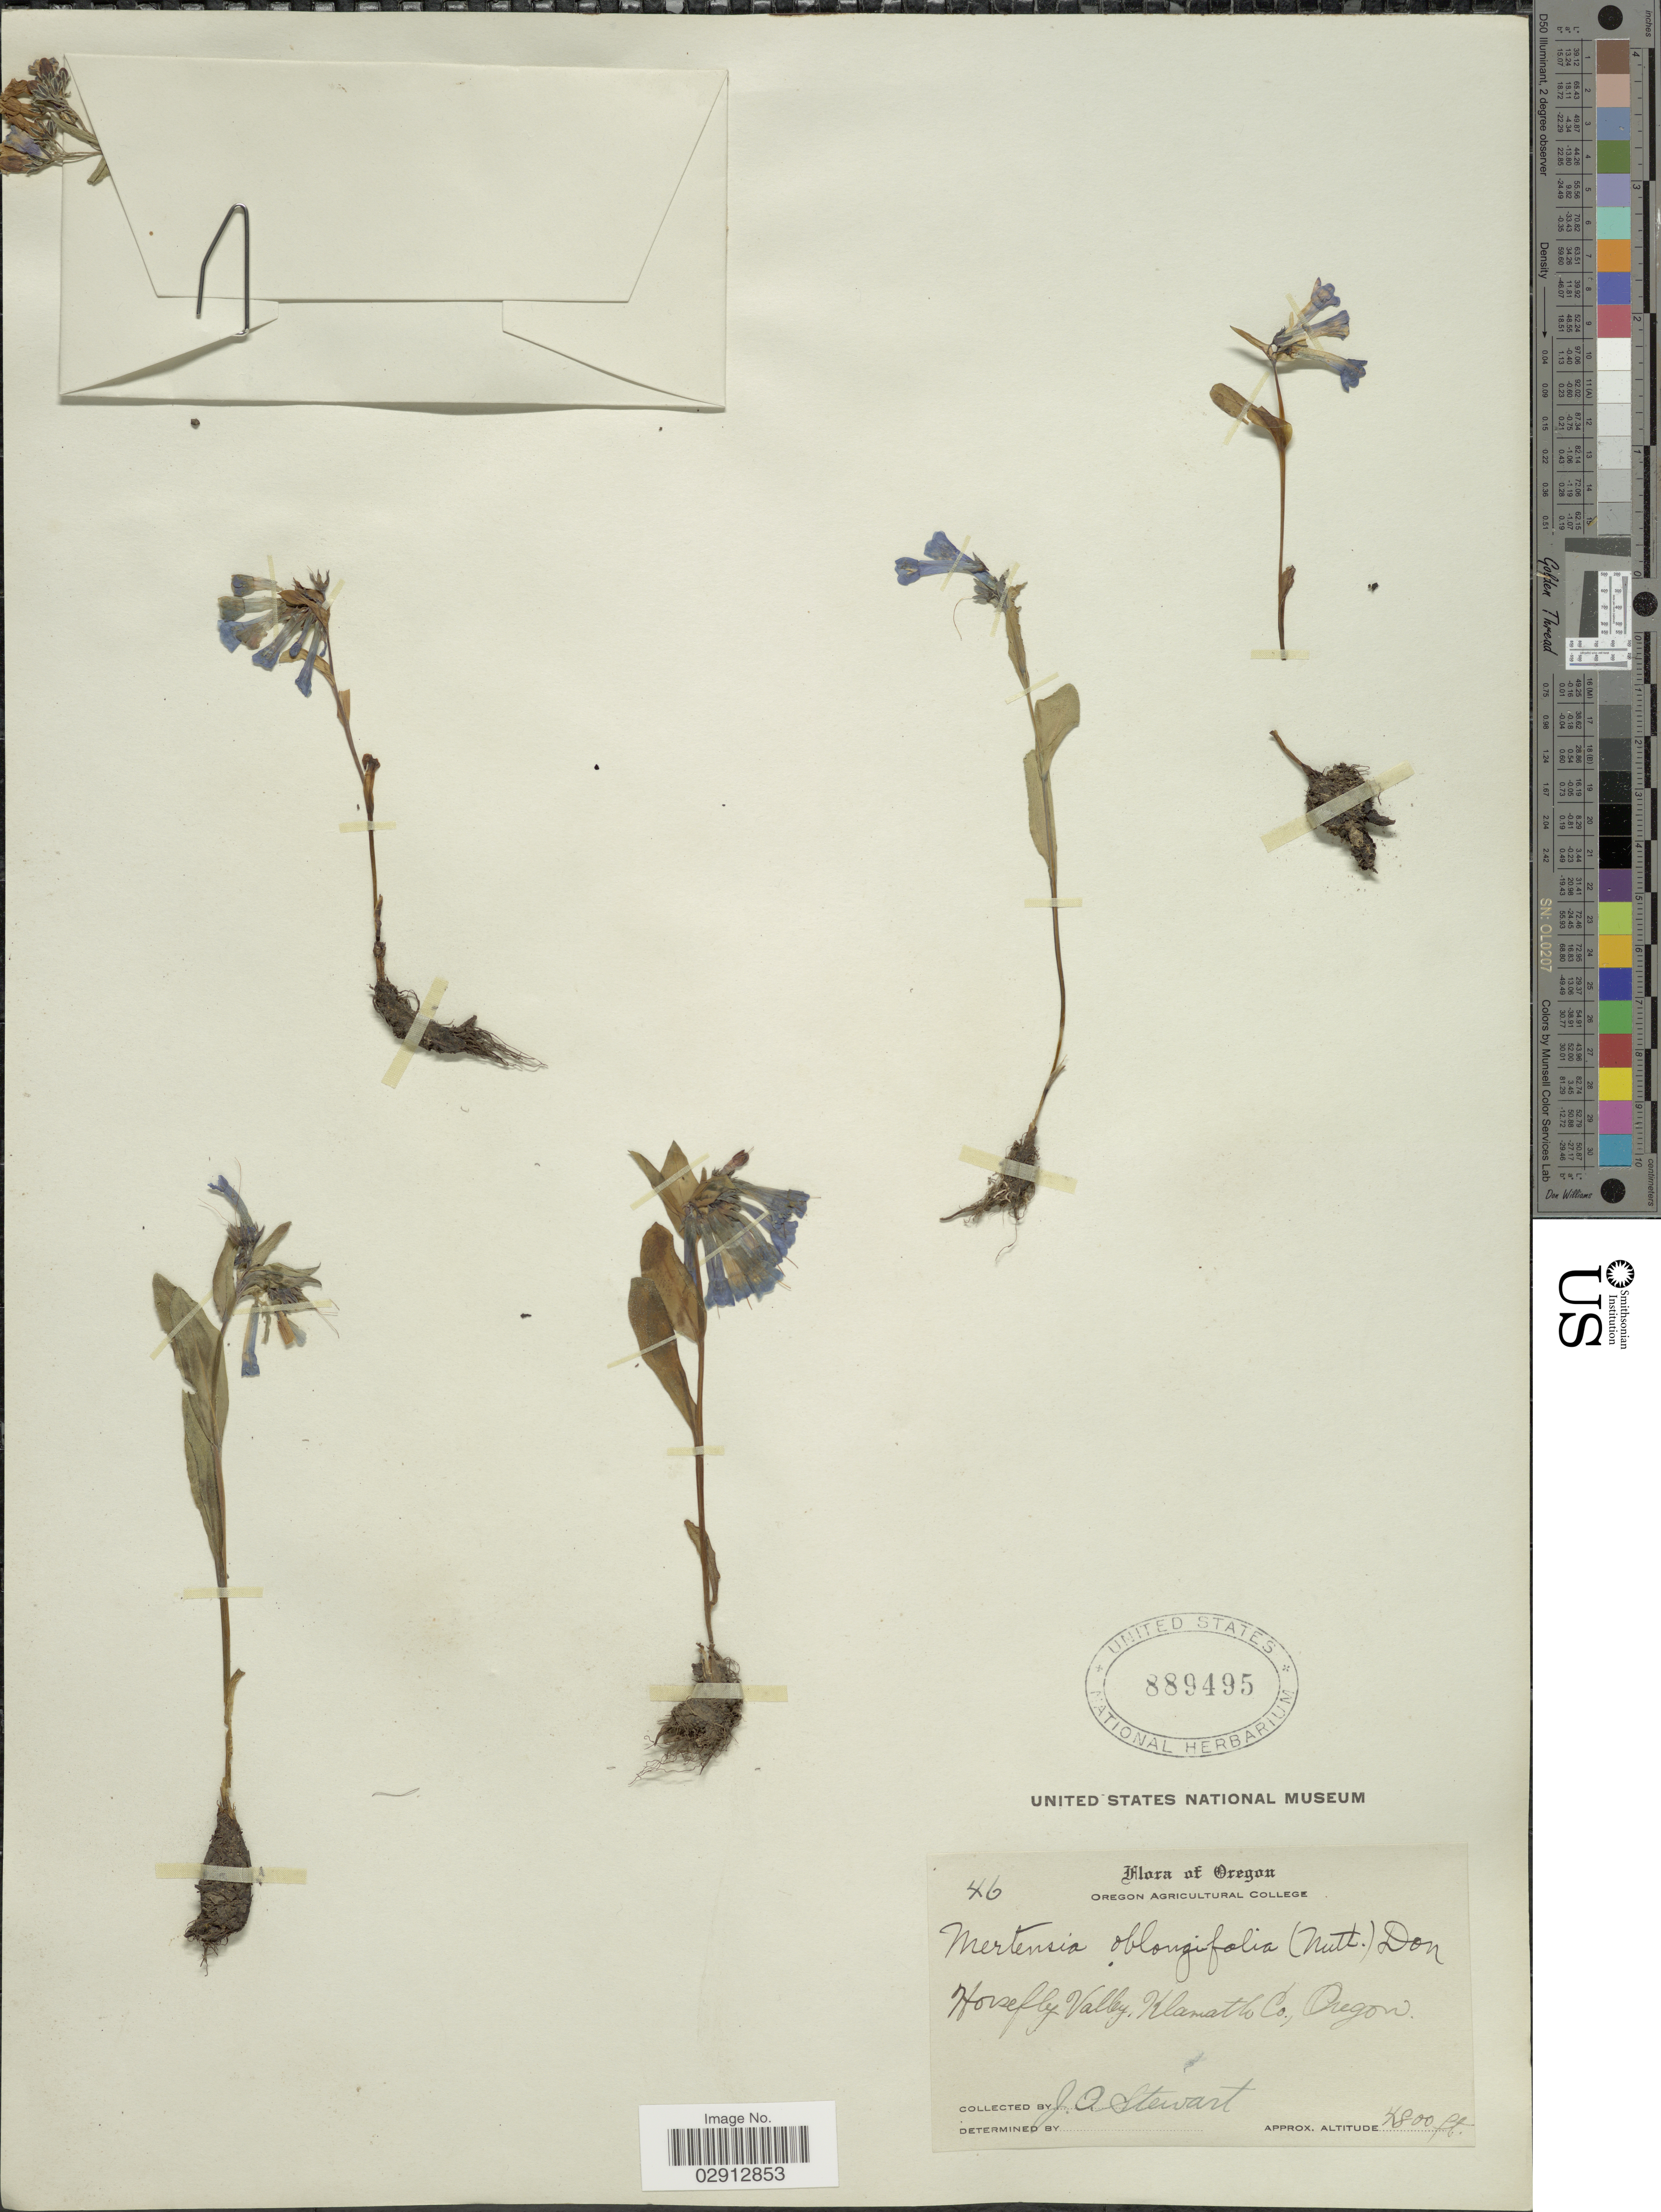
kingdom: Plantae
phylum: Tracheophyta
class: Magnoliopsida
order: Boraginales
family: Boraginaceae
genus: Mertensia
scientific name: Mertensia oblongifolia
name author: (Nutt.) G. Don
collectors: J. Stewart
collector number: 46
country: United States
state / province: Oregon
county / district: Klamath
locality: Horsefly Valley. Klamath Co.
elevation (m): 1463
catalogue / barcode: US 889495